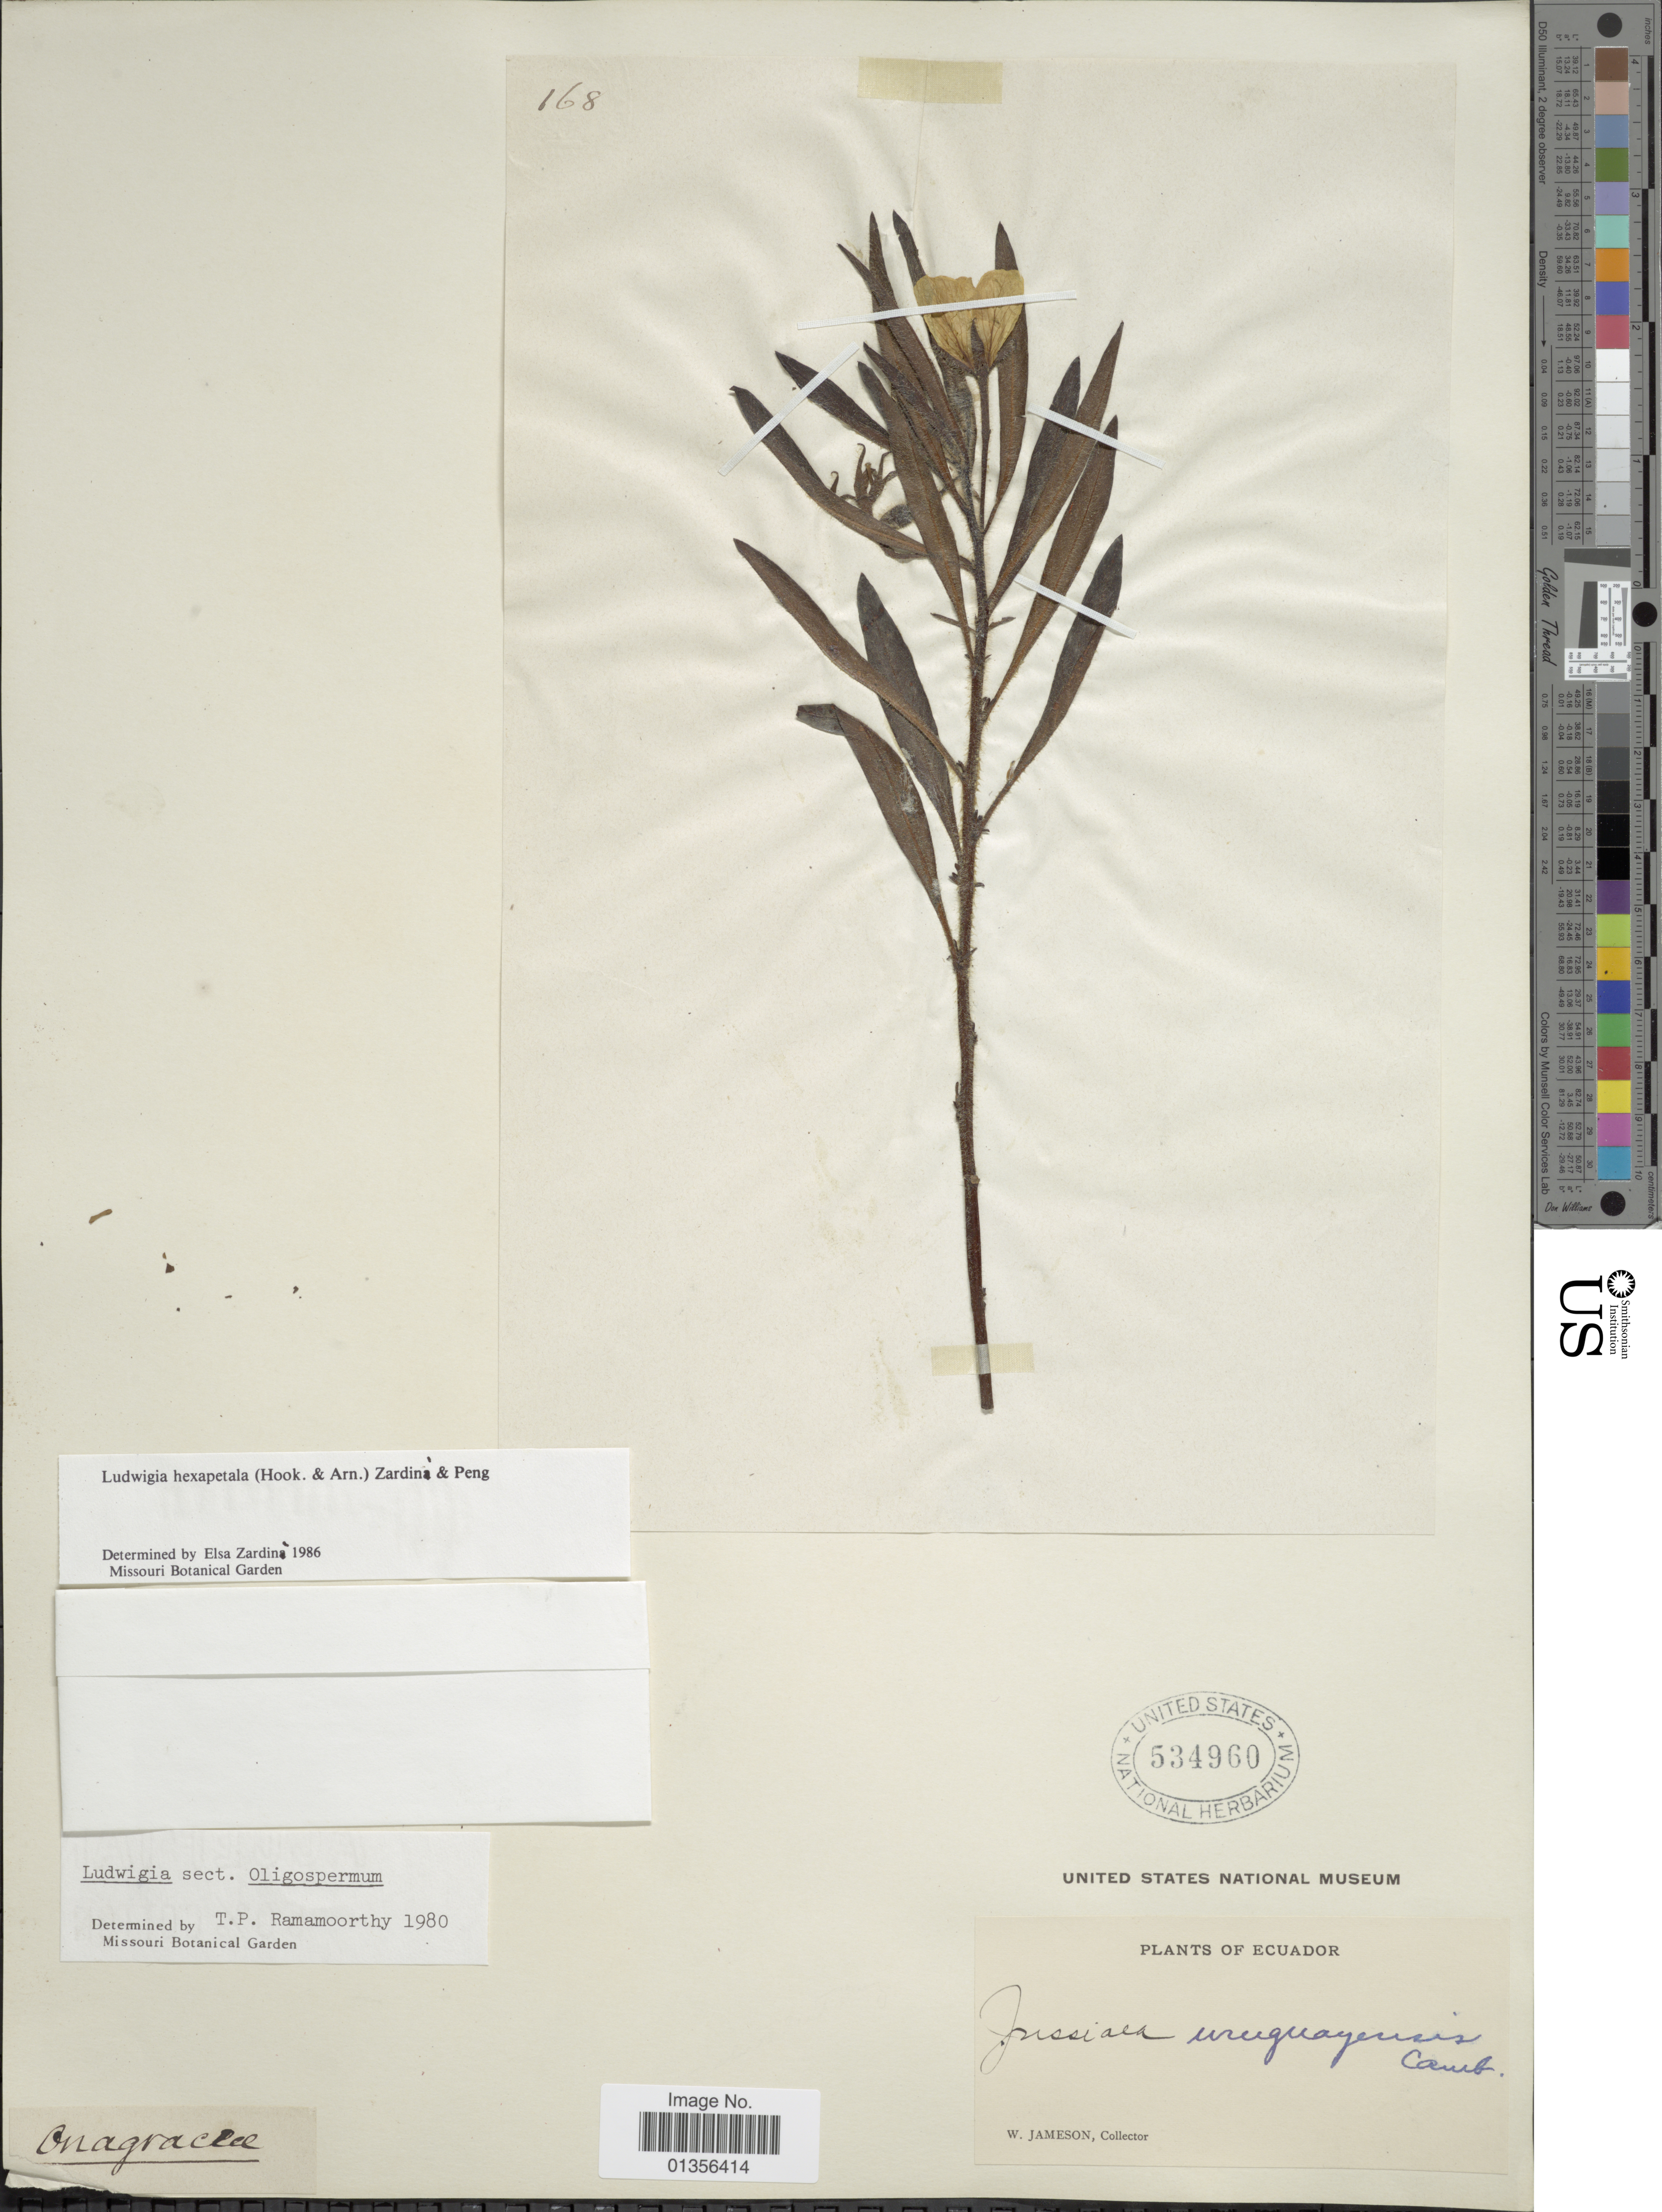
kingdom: Plantae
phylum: Tracheophyta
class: Magnoliopsida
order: Myrtales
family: Onagraceae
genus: Ludwigia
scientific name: Ludwigia hexapetala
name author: (Hook. & Arn.) Zardini et al.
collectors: W. Jameson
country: Ecuador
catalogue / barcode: US 534960